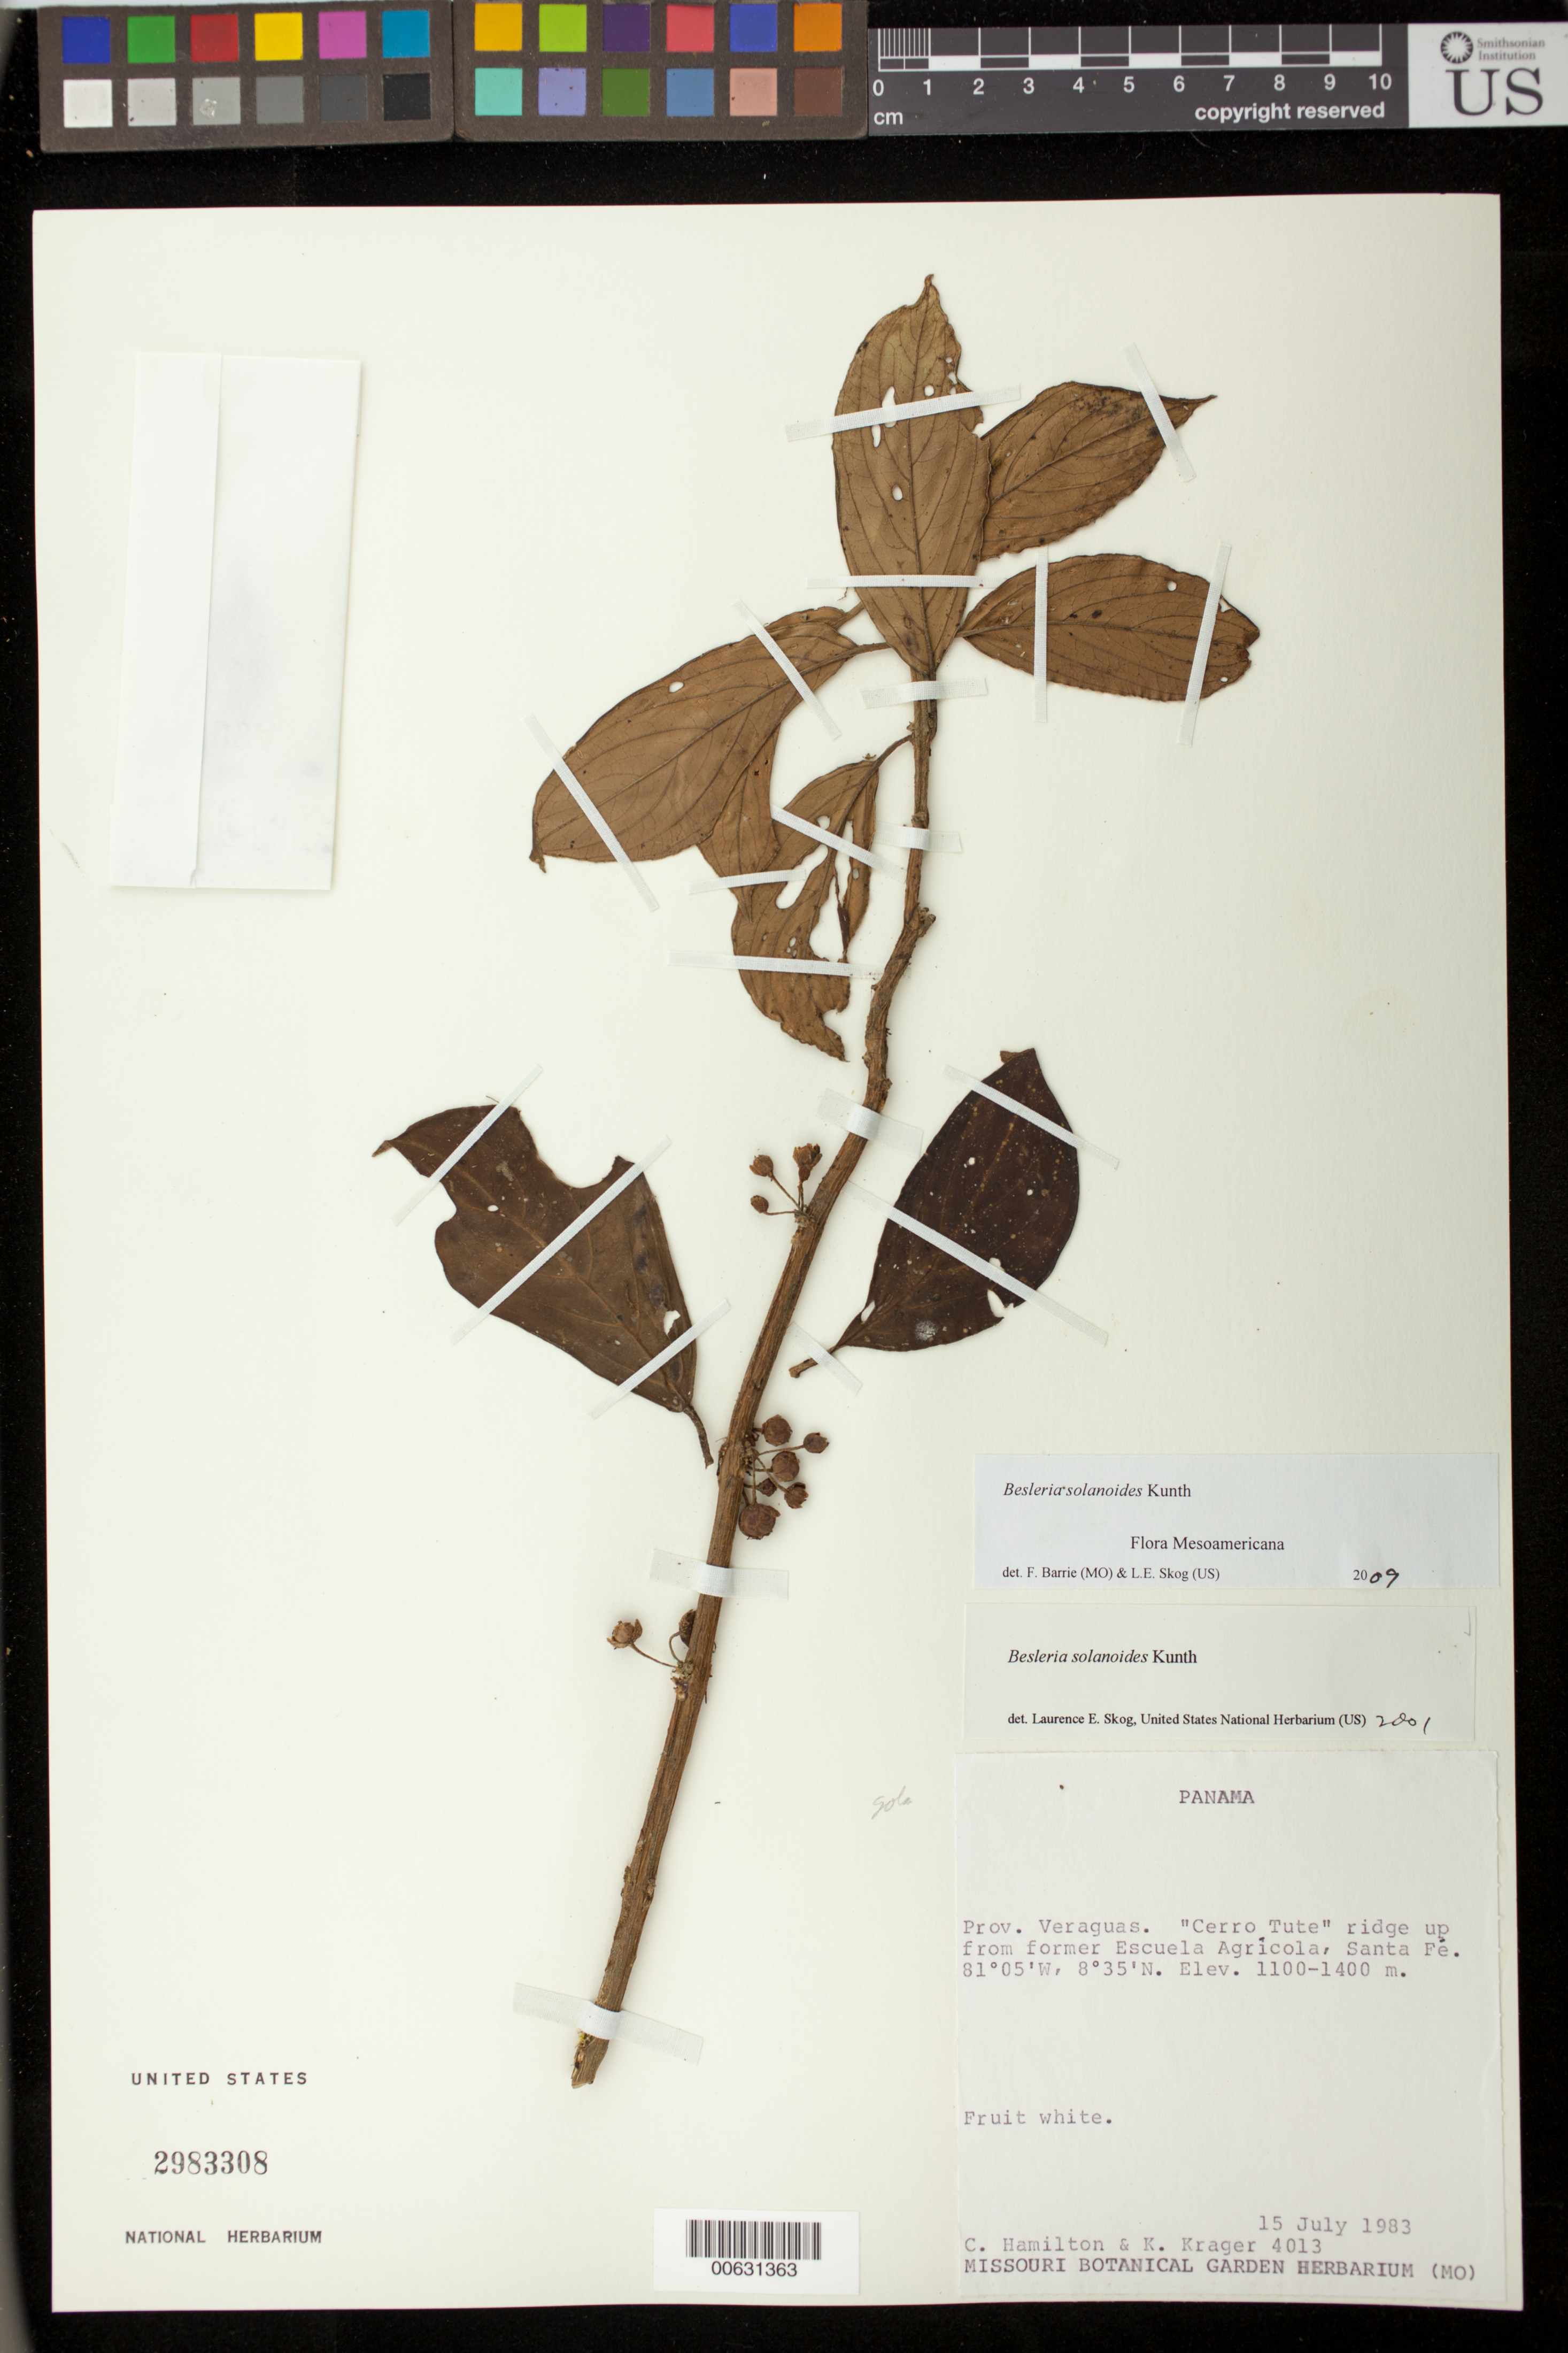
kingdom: Plantae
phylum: Tracheophyta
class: Magnoliopsida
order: Lamiales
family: Gesneriaceae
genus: Besleria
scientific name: Besleria solanoides var. solanoides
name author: Kunth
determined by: Skog, Laurence E.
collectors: C. Hamilton & K. Krager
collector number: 4013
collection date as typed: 15 Jul 1983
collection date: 1983-07-15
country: Panama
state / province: Veraguas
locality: Cerro Tute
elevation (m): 1100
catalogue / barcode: US 2983308